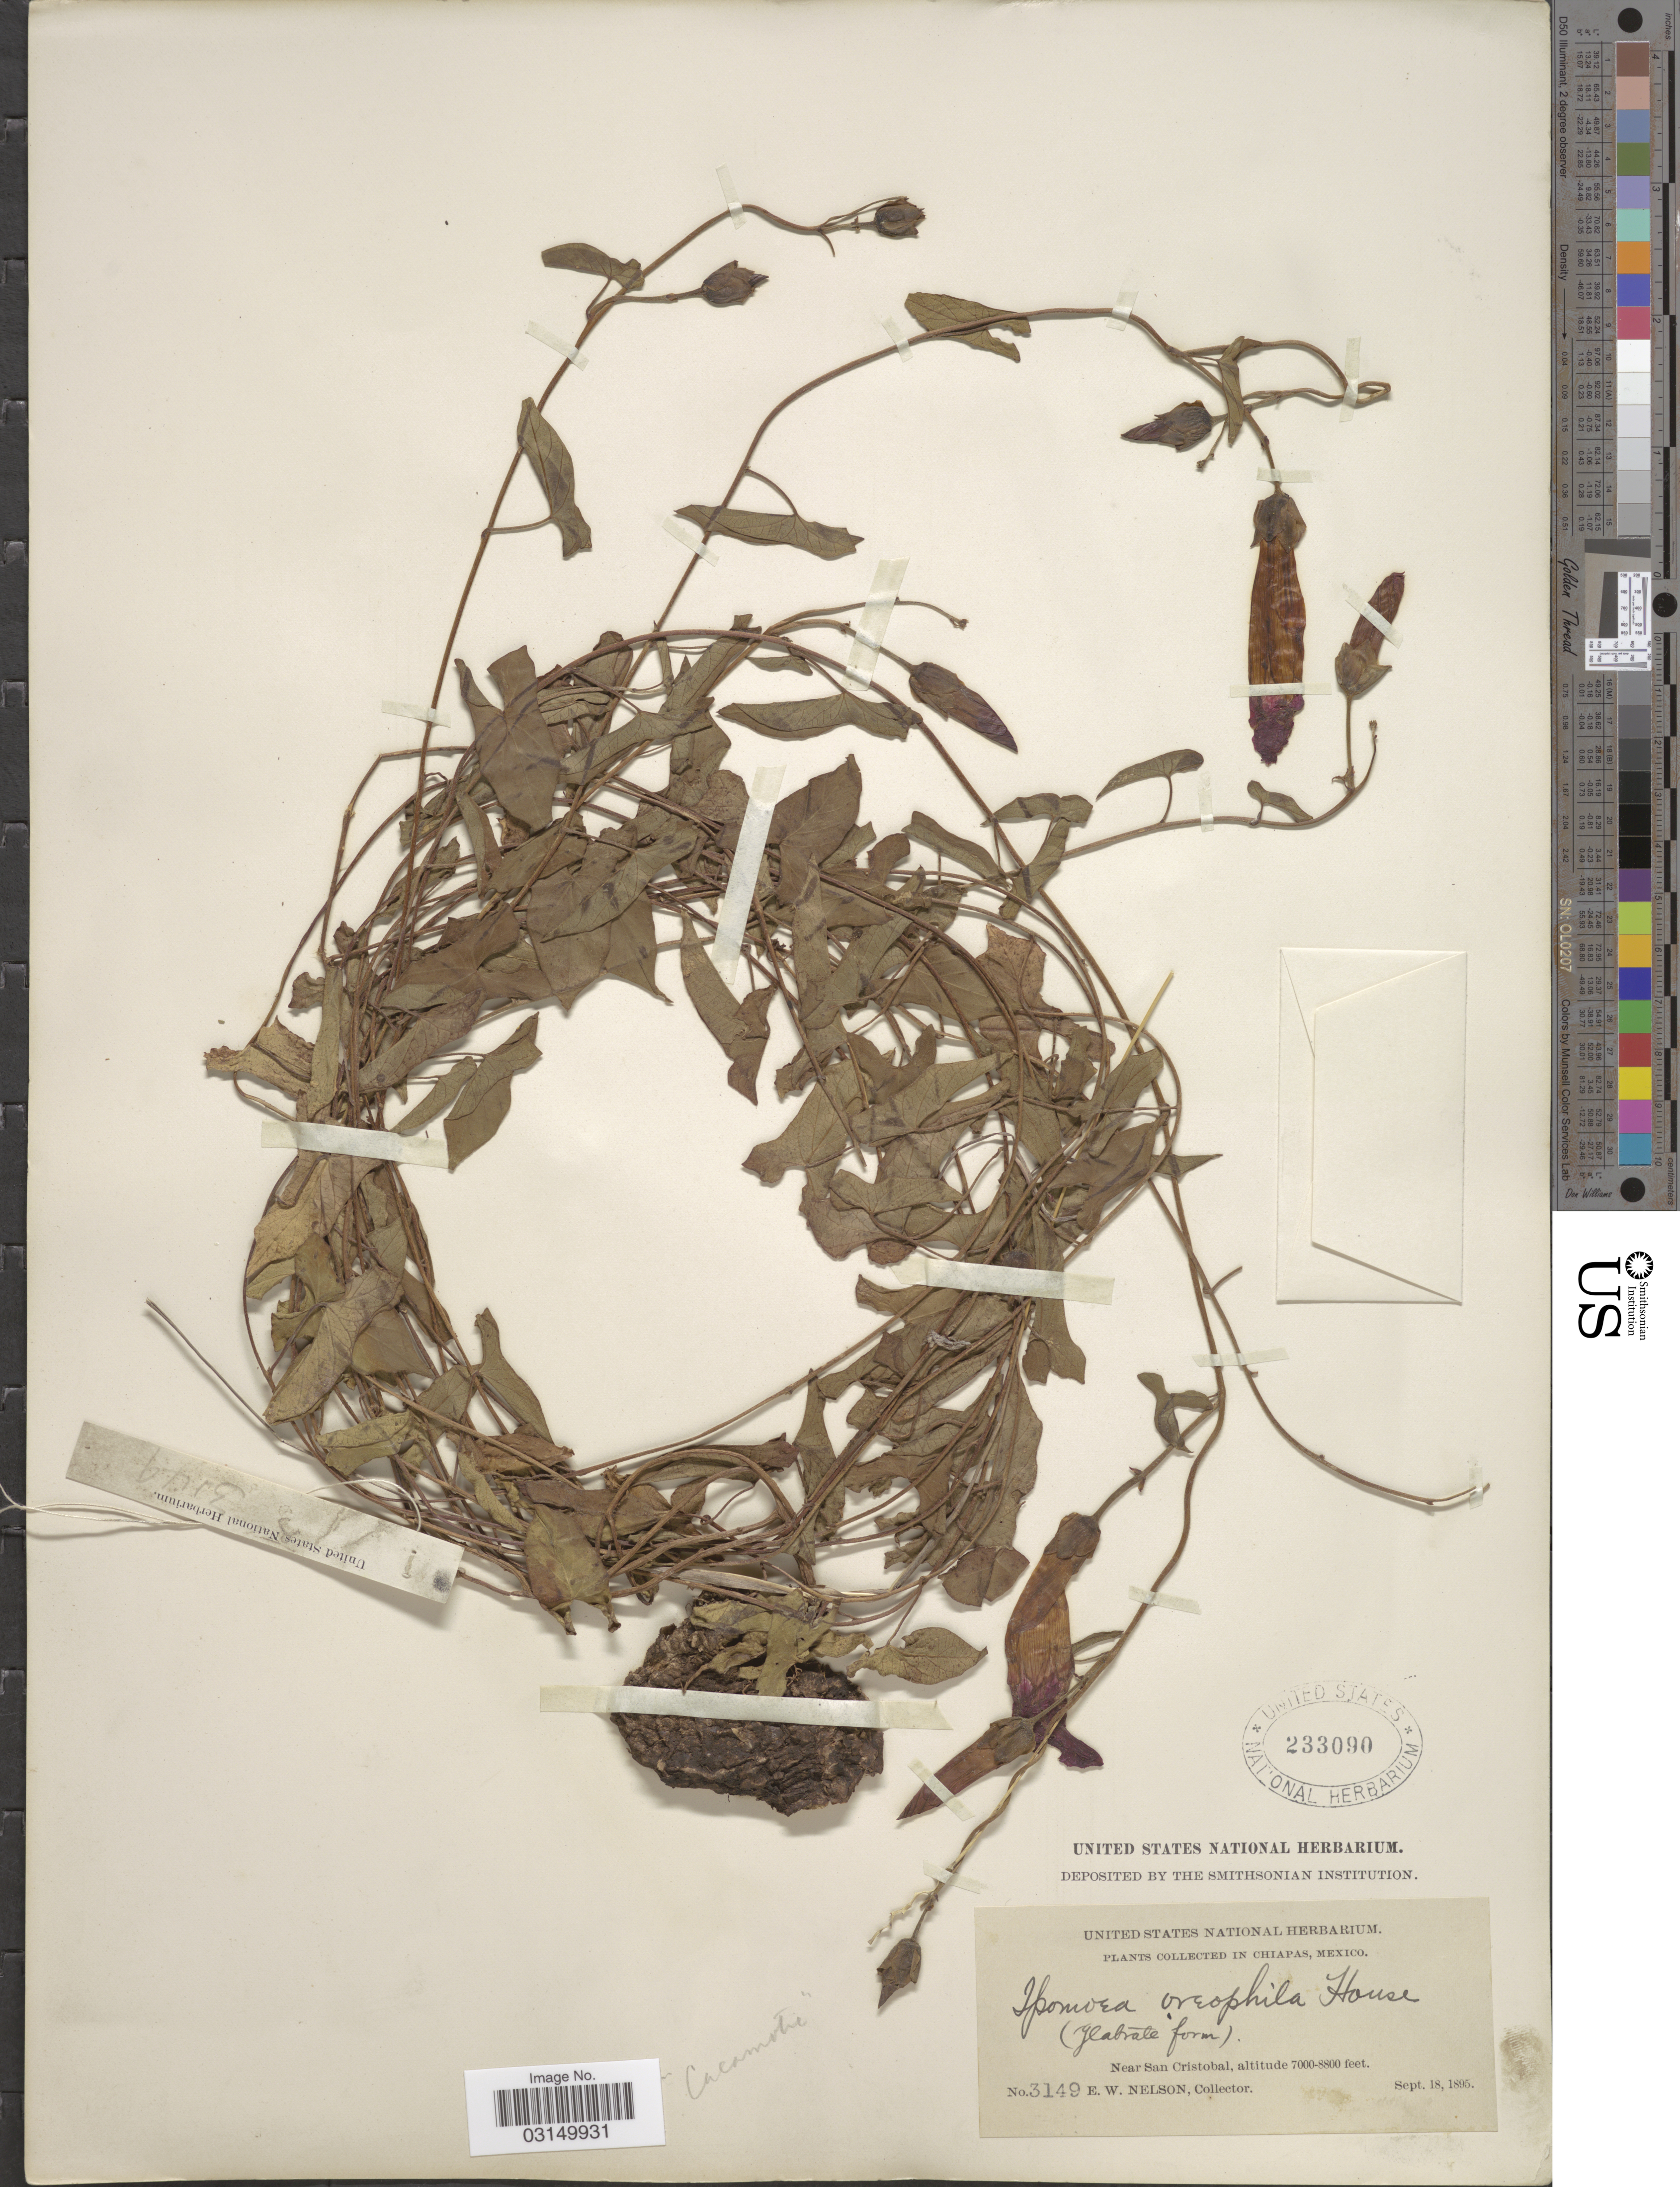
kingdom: Plantae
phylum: Tracheophyta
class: Magnoliopsida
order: Solanales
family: Convolvulaceae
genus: Ipomoea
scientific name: Ipomoea delphinifolia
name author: M. Martens & Galeotti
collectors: E. W. Nelson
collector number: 3149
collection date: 1895-09-18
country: Mexico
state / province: Chiapas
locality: Near San Cristobal.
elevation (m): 2134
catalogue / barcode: US 233090